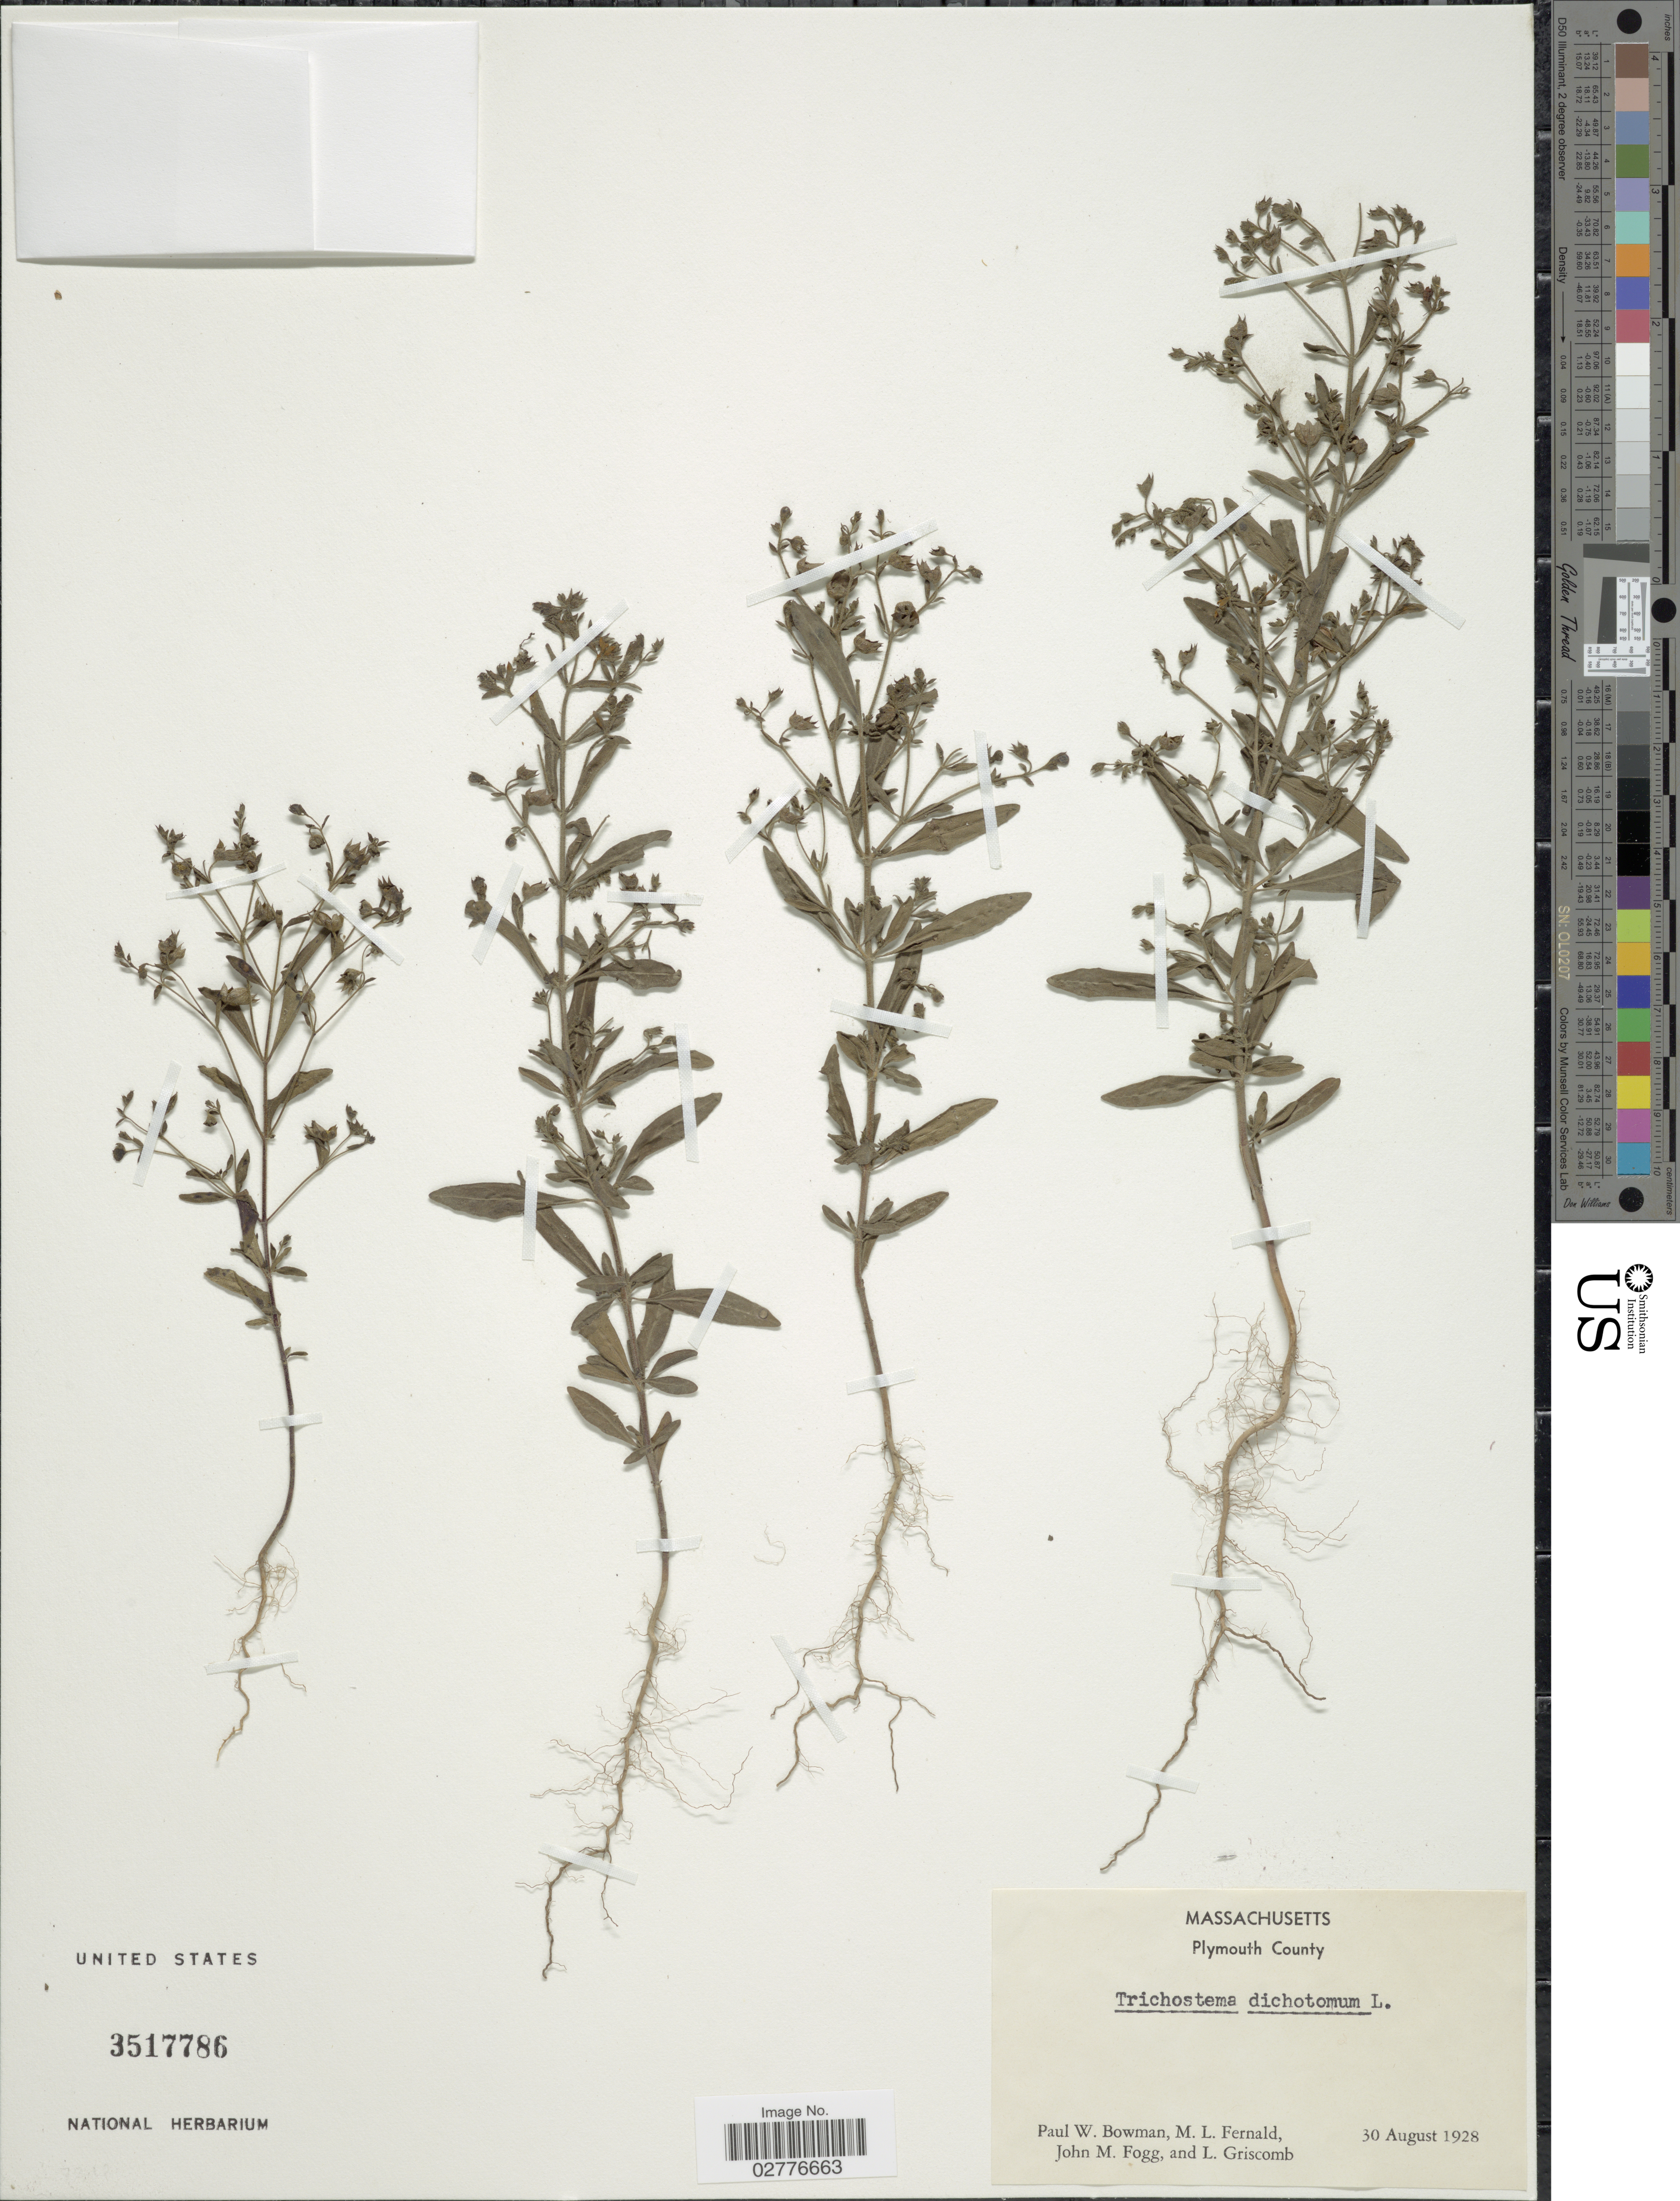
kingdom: Plantae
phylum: Tracheophyta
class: Magnoliopsida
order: Lamiales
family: Lamiaceae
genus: Trichostema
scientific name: Trichostema dichotomum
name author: L.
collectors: P. Bowman, M. L. Fernald, J. Fogg & L. Griscom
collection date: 1928-08-30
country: United States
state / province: Massachusetts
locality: Plymouth County.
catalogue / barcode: US 3517786